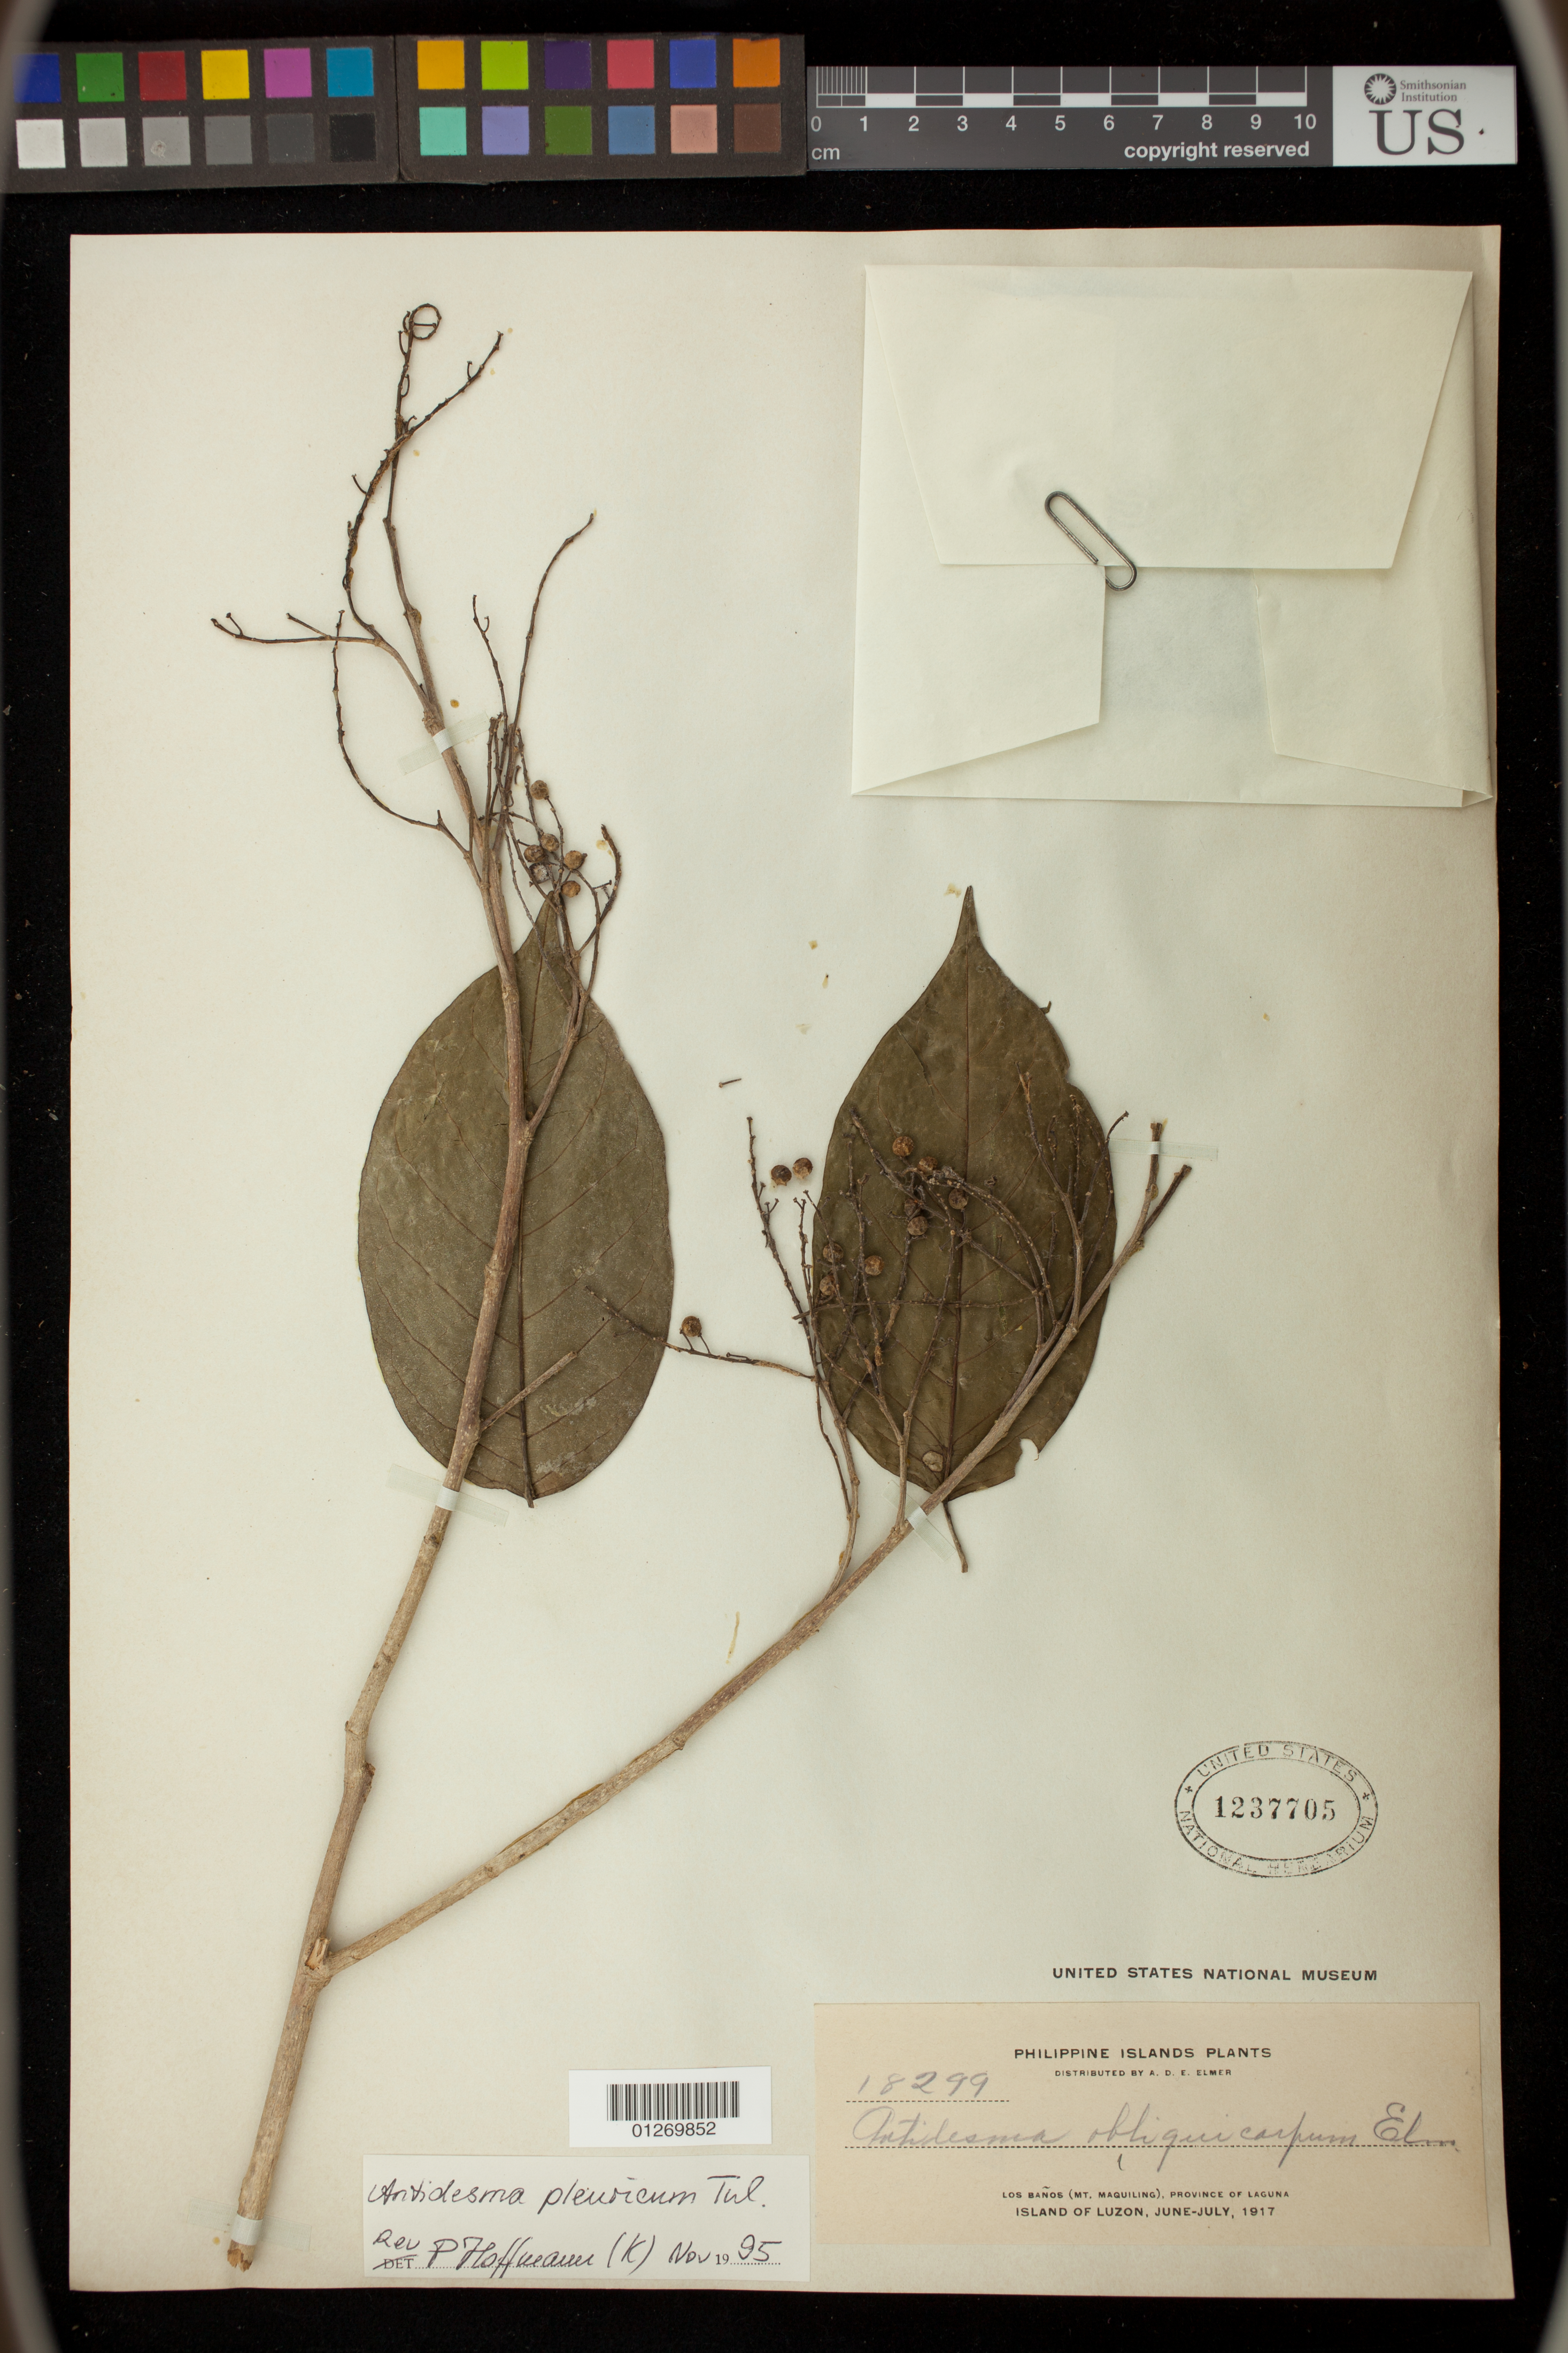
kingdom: Plantae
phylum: Tracheophyta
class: Magnoliopsida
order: Malpighiales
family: Phyllanthaceae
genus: Antidesma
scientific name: Antidesma pleuricum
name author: Tul.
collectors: A. D. E. Elmer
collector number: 18299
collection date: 1917-06/1917-07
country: Philippines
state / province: Calabarzon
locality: Los Banos (Mt. Maquiling), Province of Laguna, Luzon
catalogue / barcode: US 1237705